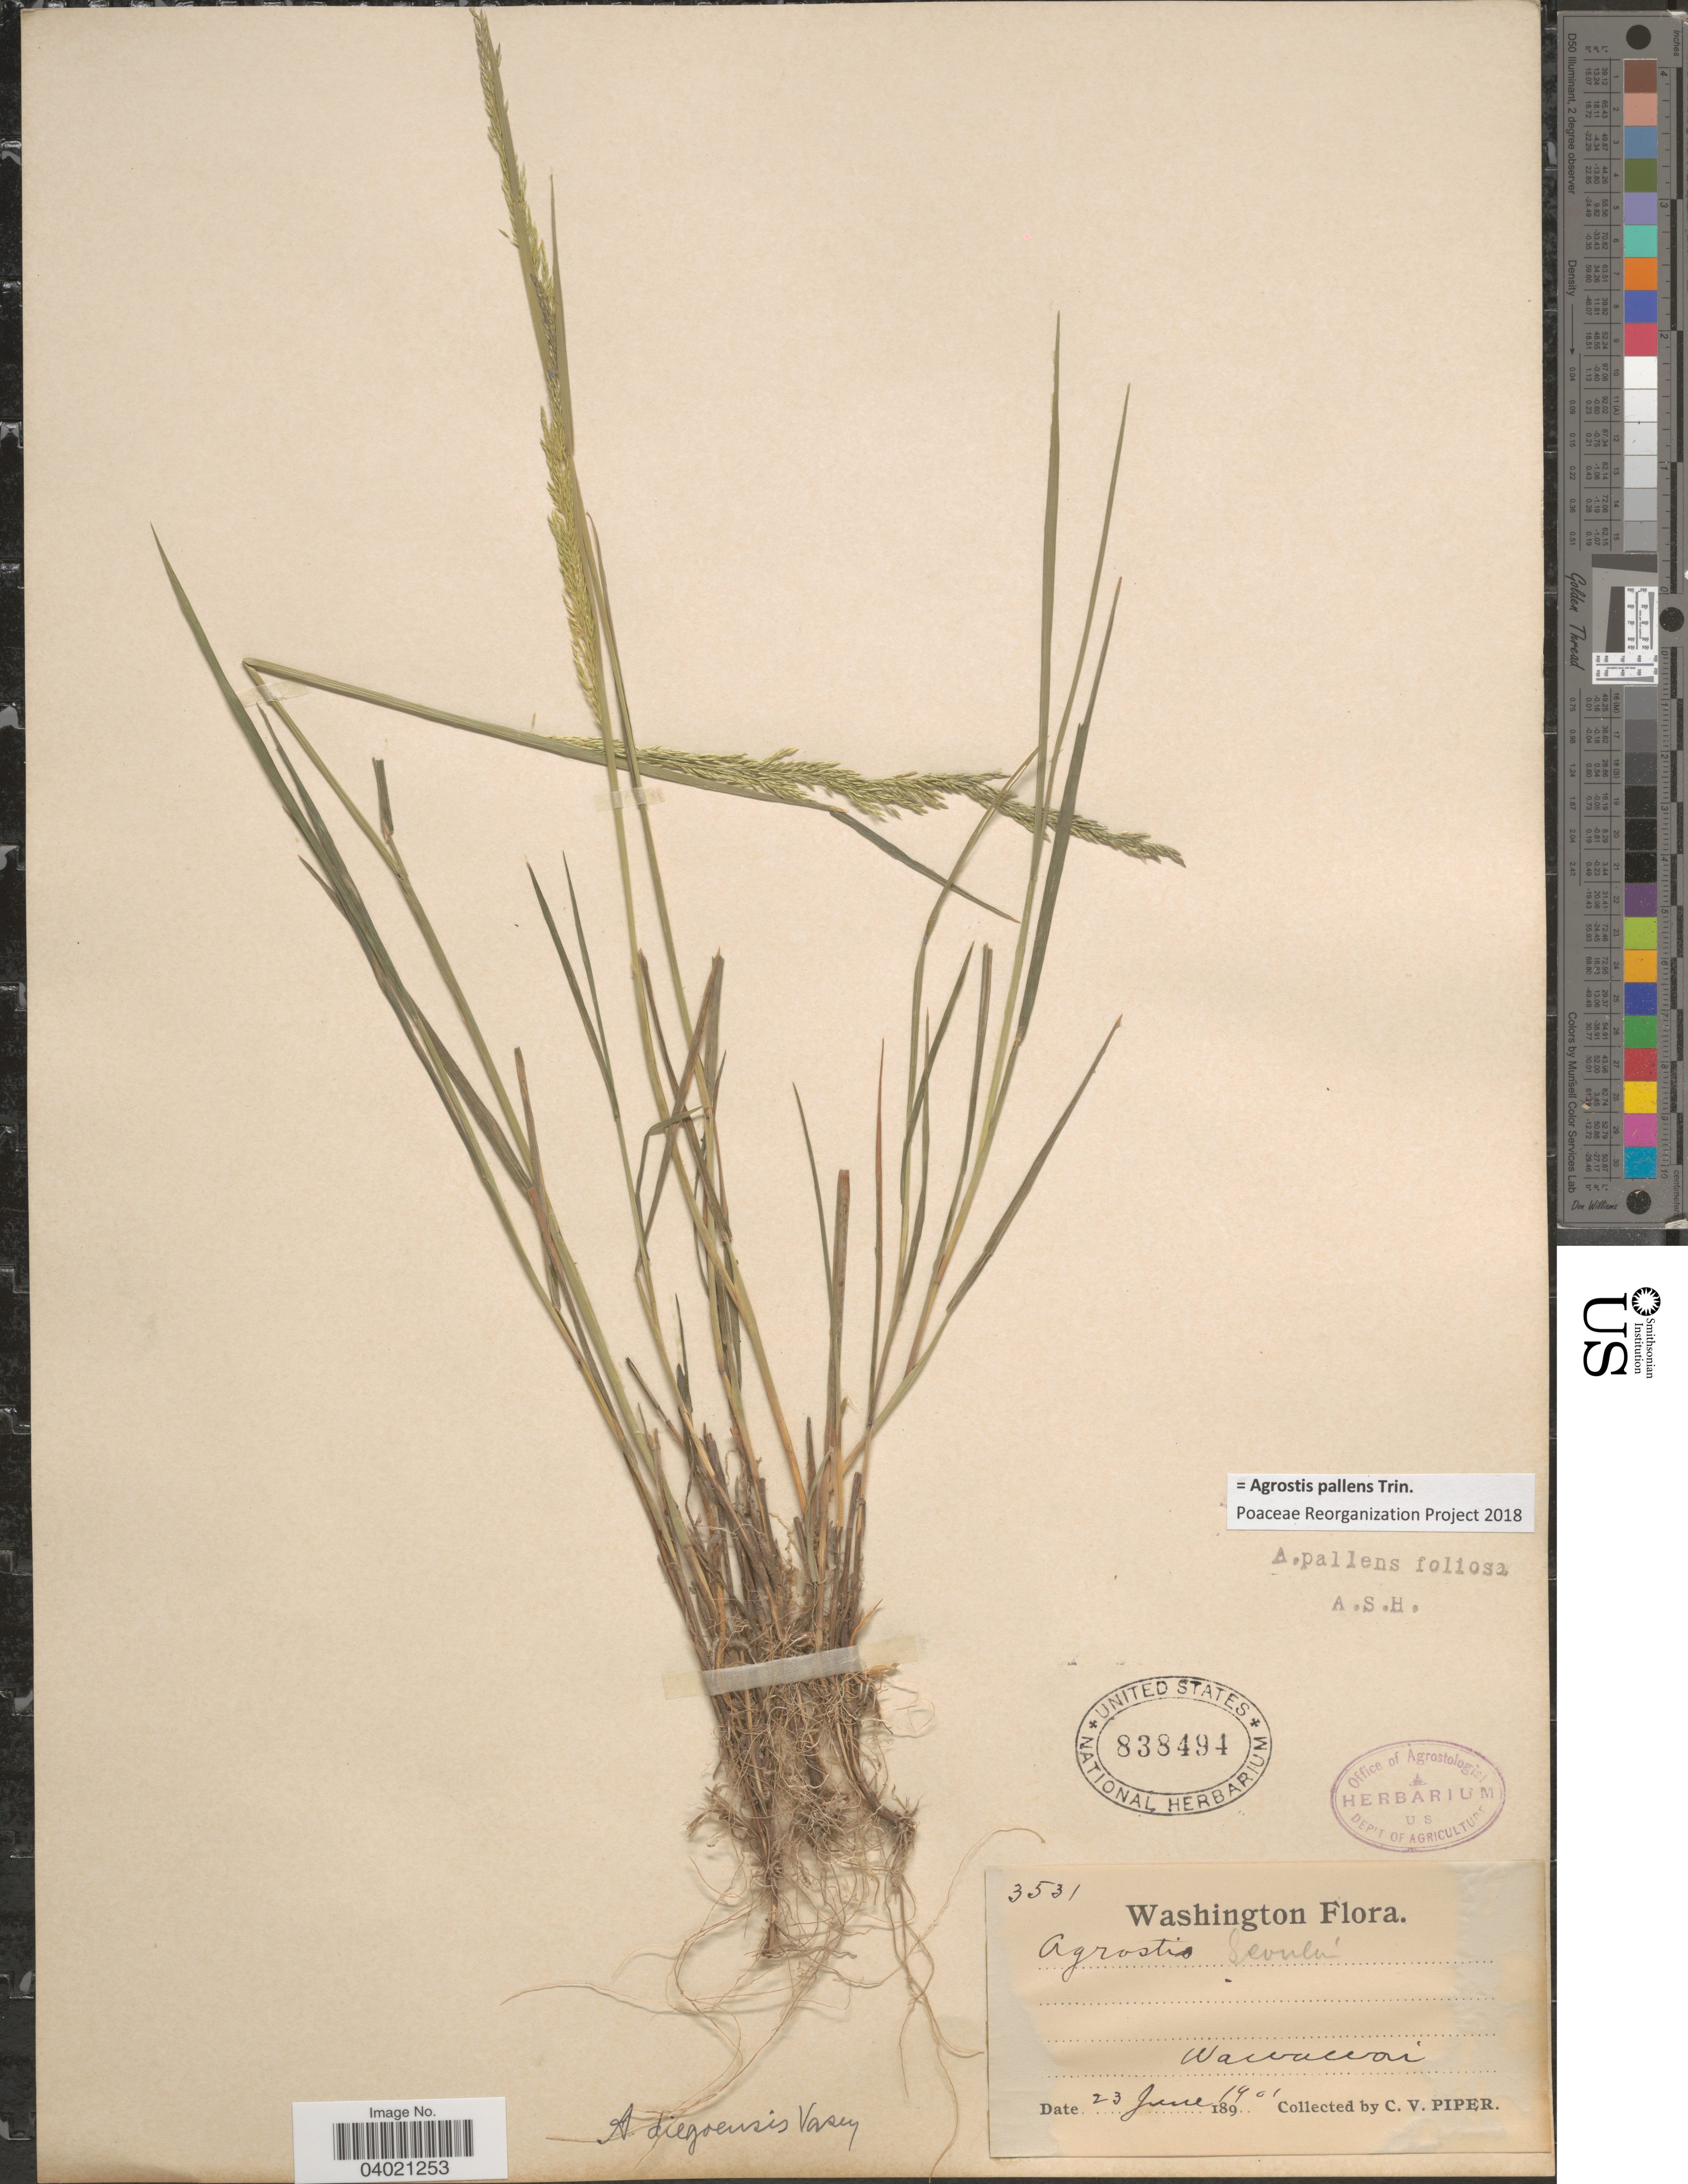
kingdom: Plantae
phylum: Tracheophyta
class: Liliopsida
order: Poales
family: Poaceae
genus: Agrostis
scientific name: Agrostis pallens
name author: Trin.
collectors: C. V. Piper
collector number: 3531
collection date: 1901-06-23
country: United States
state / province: Washington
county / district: Whitman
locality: Wawawai.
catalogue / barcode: US 838494